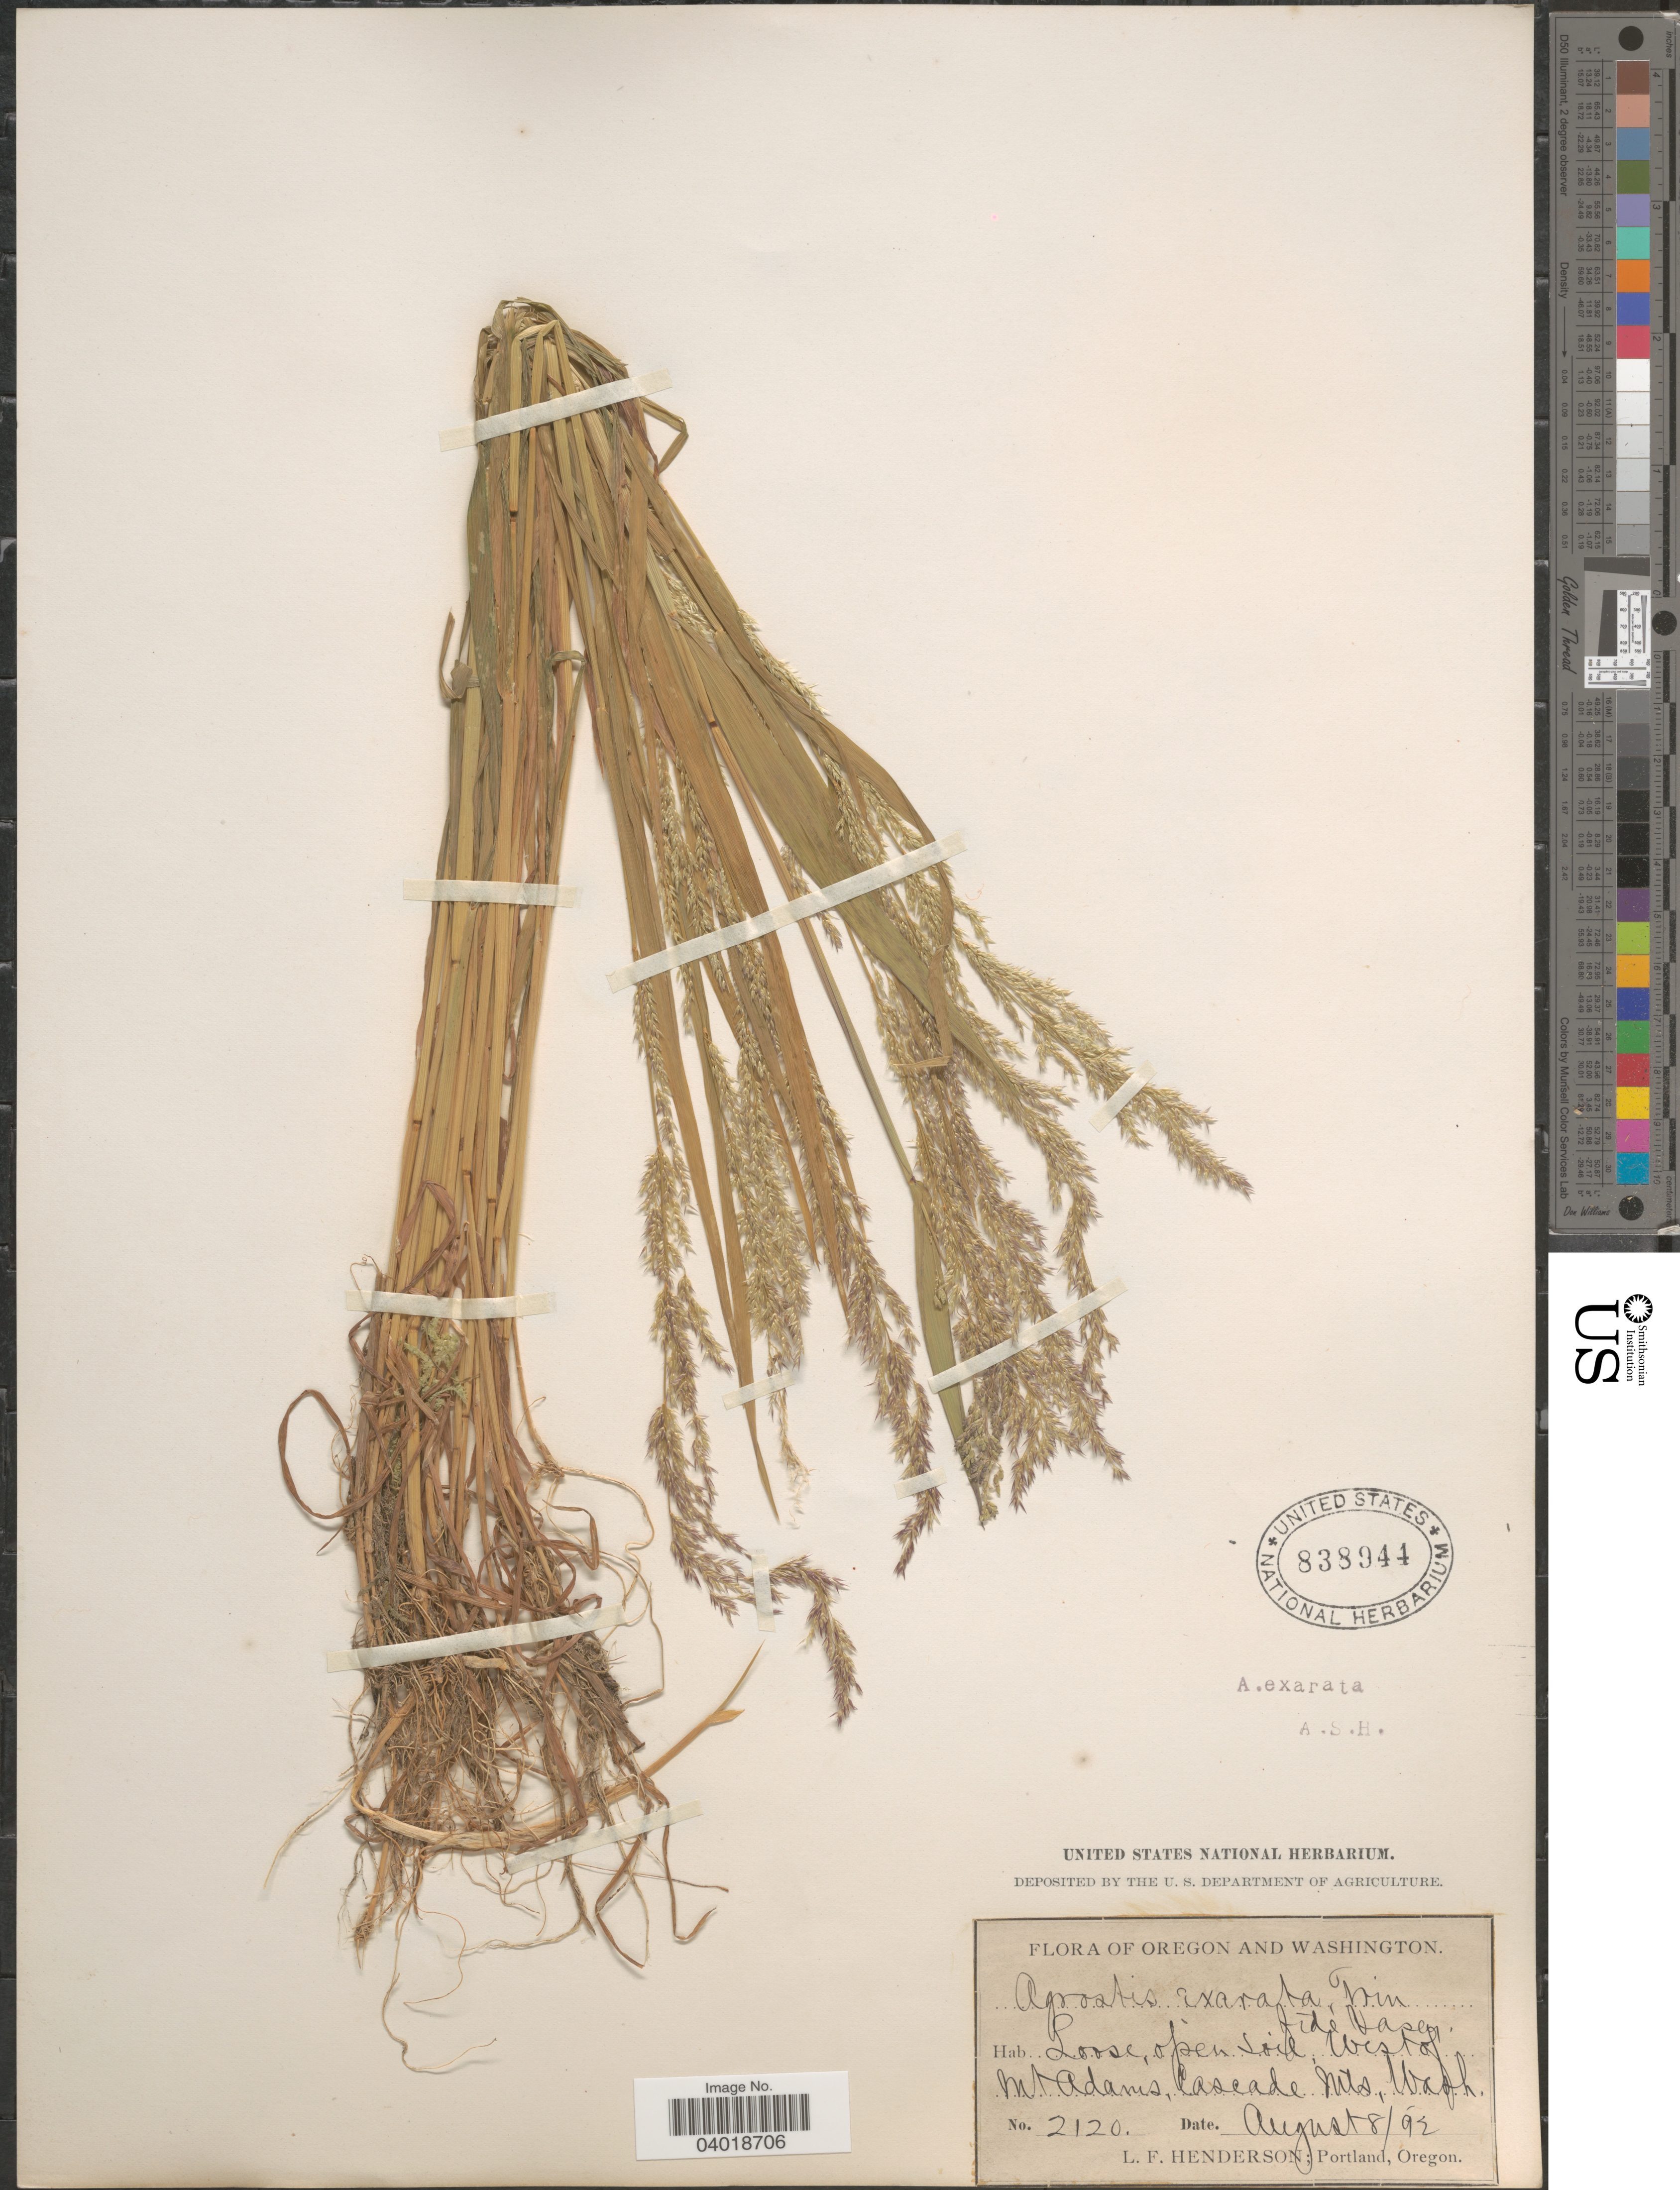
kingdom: Plantae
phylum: Tracheophyta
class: Liliopsida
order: Poales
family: Poaceae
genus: Agrostis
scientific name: Agrostis exarata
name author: Trin.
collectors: L. Henderson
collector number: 2120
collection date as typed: Transcribed d/m/y: 8/8/92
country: United States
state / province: Washington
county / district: Yakima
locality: Loose, open soil, West of Mt. Adams, Cascade Mts.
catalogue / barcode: US 838944